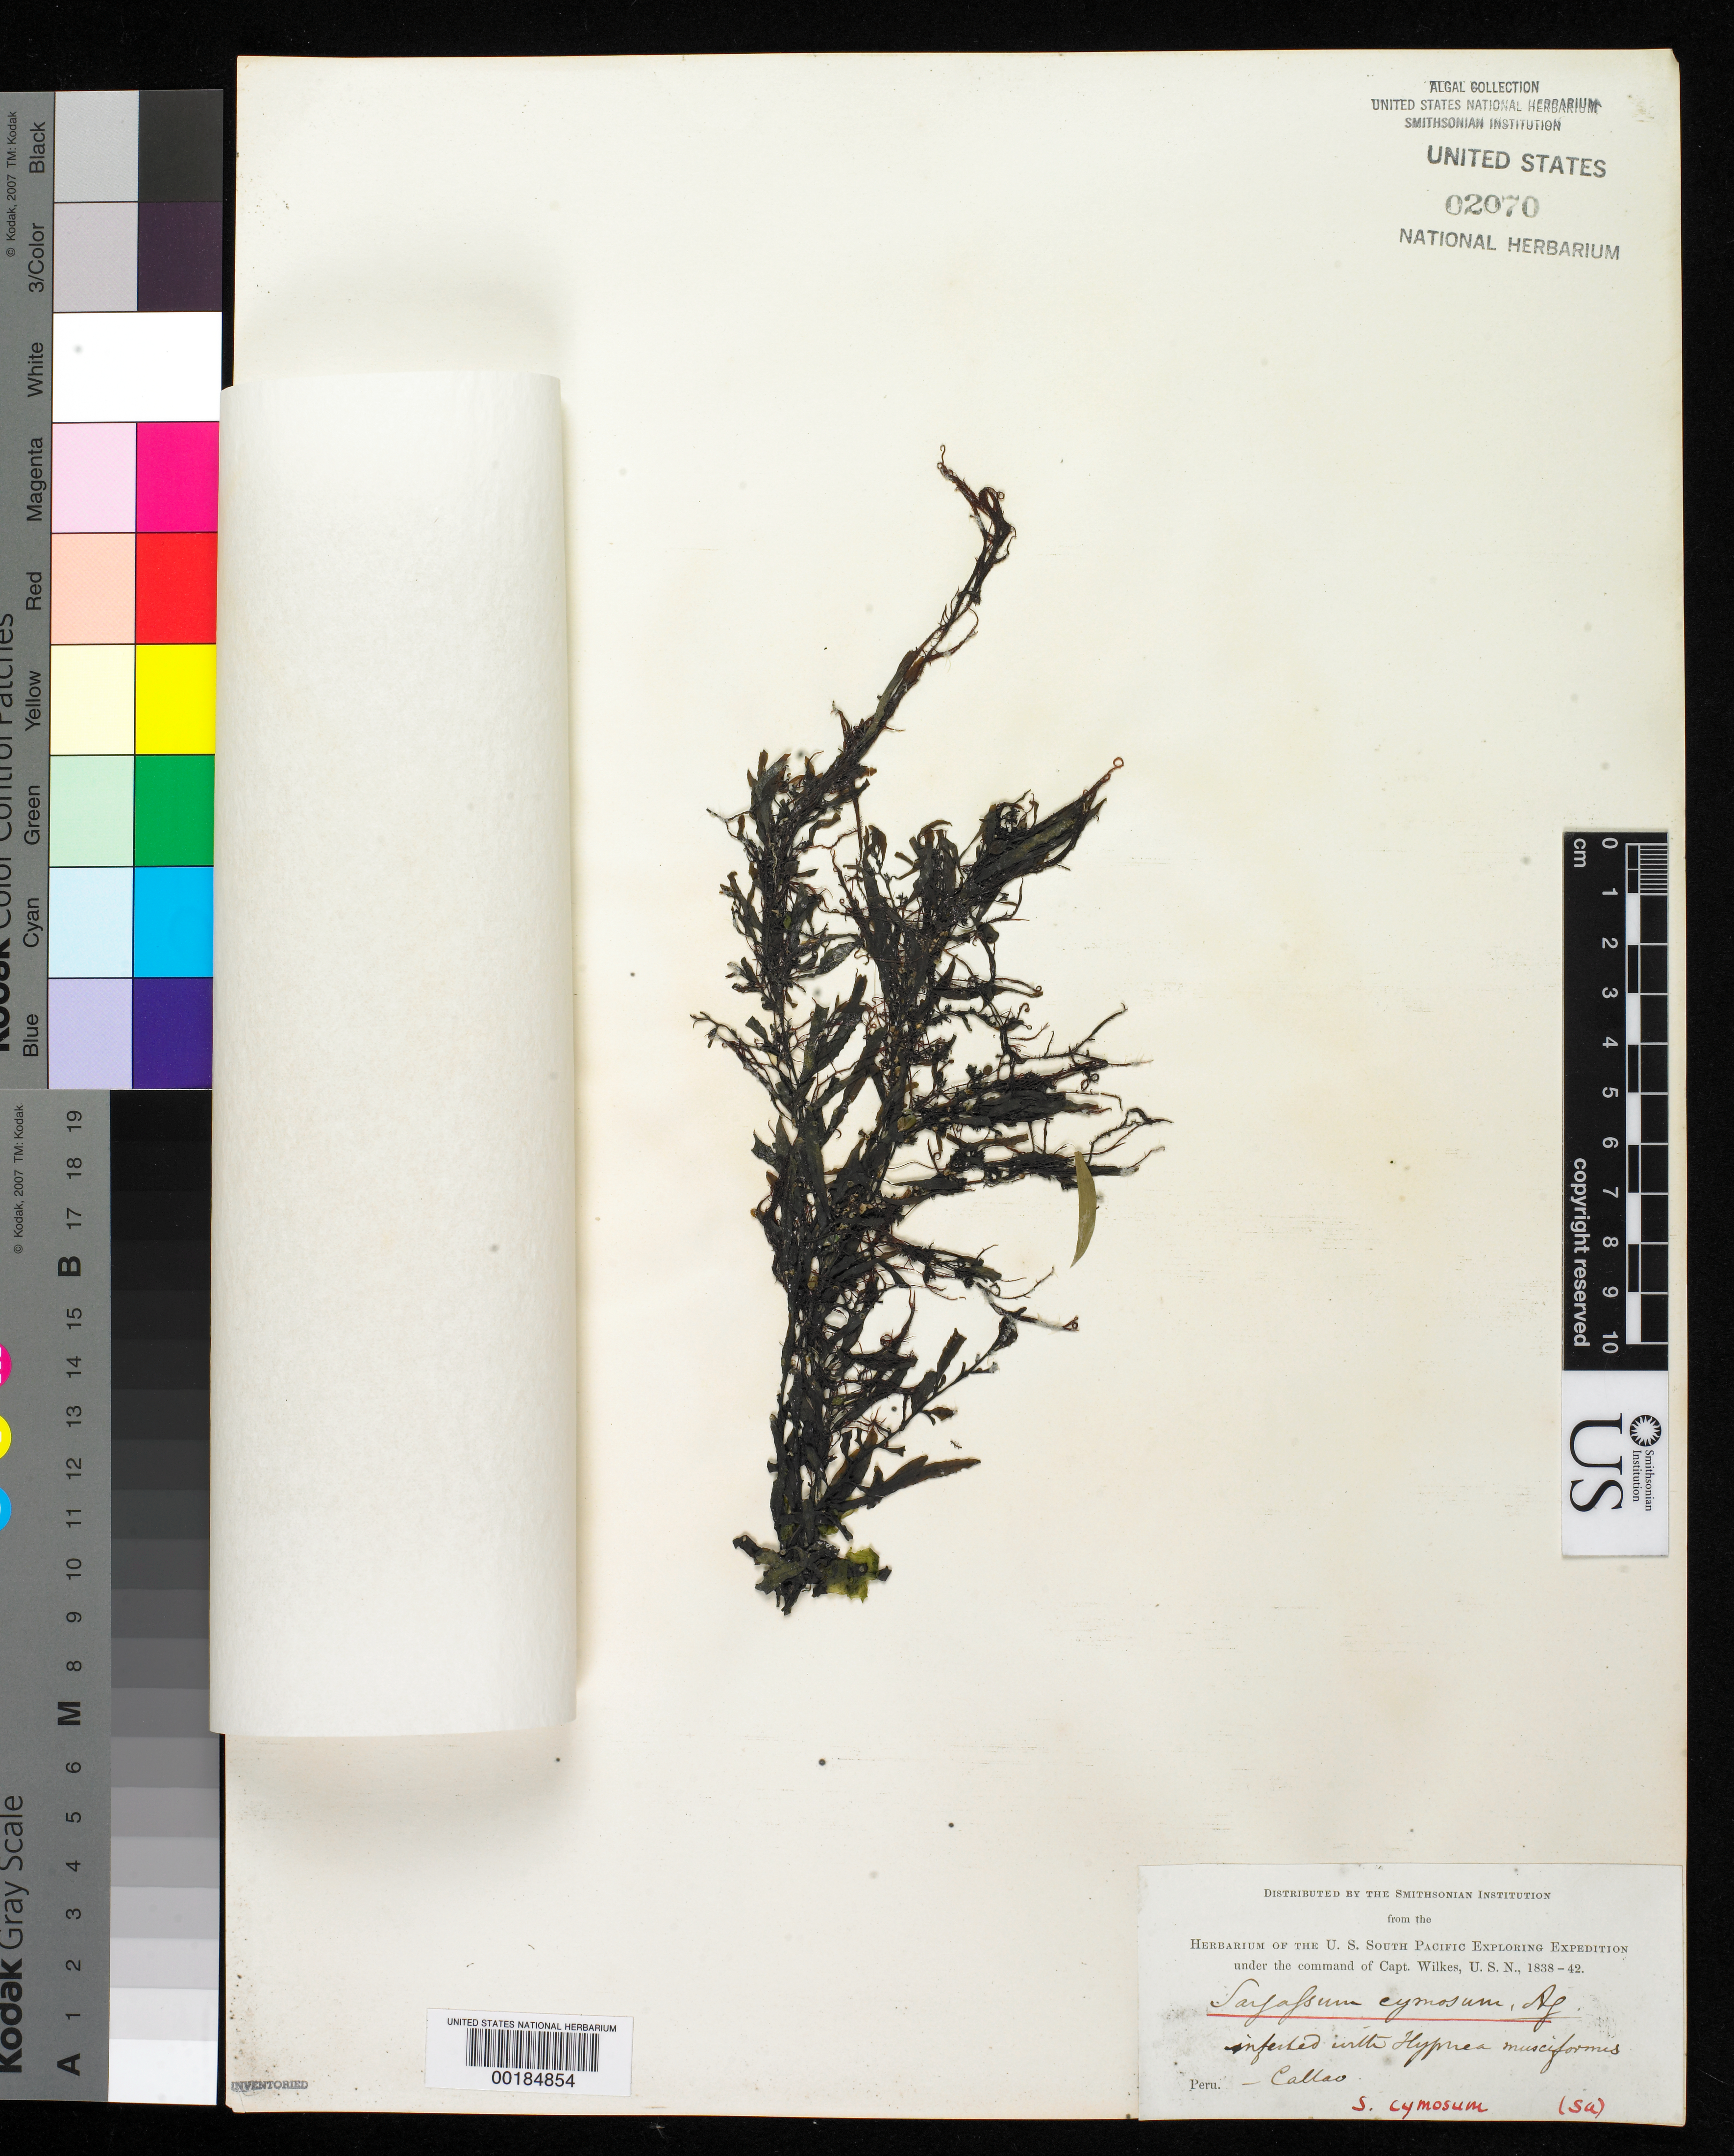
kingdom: Chromista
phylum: Ochrophyta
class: Phaeophyceae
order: Fucales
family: Sargassaceae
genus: Sargassum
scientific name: Sargassum cymosum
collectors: W. D. Brackenridge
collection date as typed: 1839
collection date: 1839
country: Peru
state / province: Callao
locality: Callao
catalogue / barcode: US 2070